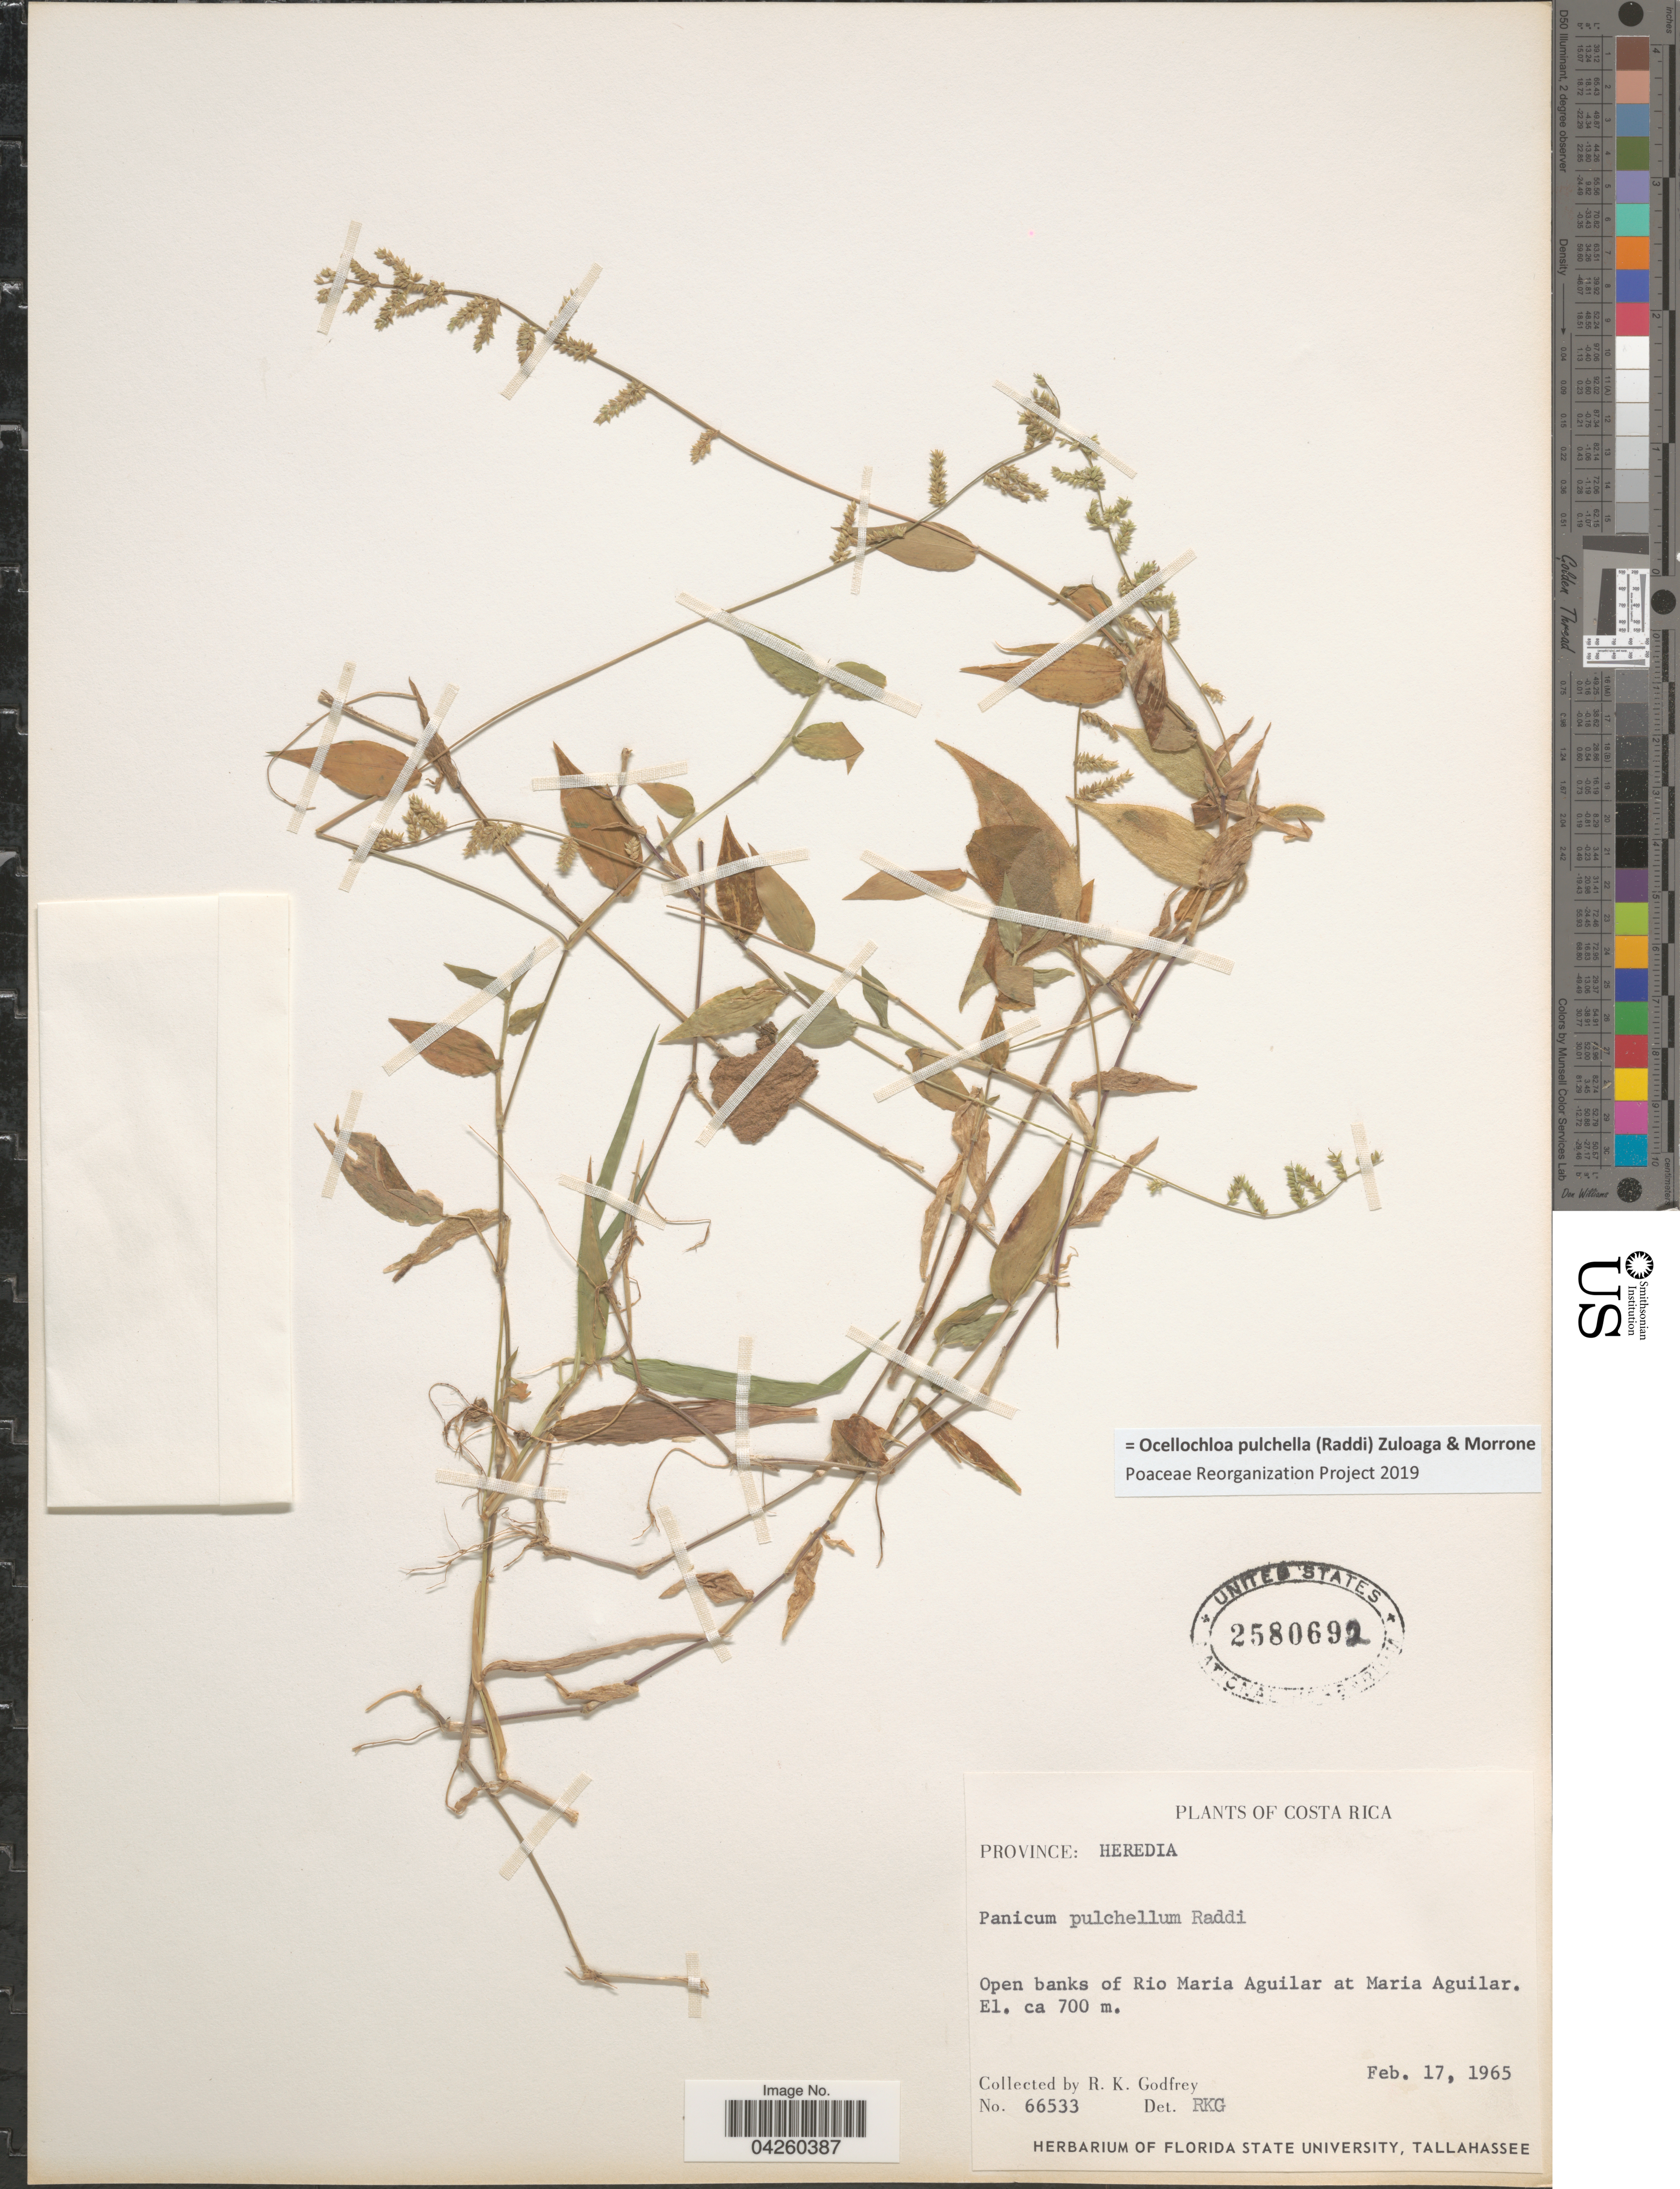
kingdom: Plantae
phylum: Tracheophyta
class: Liliopsida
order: Poales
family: Poaceae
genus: Ocellochloa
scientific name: Ocellochloa pulchella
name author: (Raddi) Zuloaga & Morrone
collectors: R. K. Godfrey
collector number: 66533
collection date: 1965-02-17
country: Costa Rica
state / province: Heredia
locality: Province: Heredia. Open banks of Rio Maria Aguilas at Maria Aguilar.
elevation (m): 700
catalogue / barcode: US 2580692